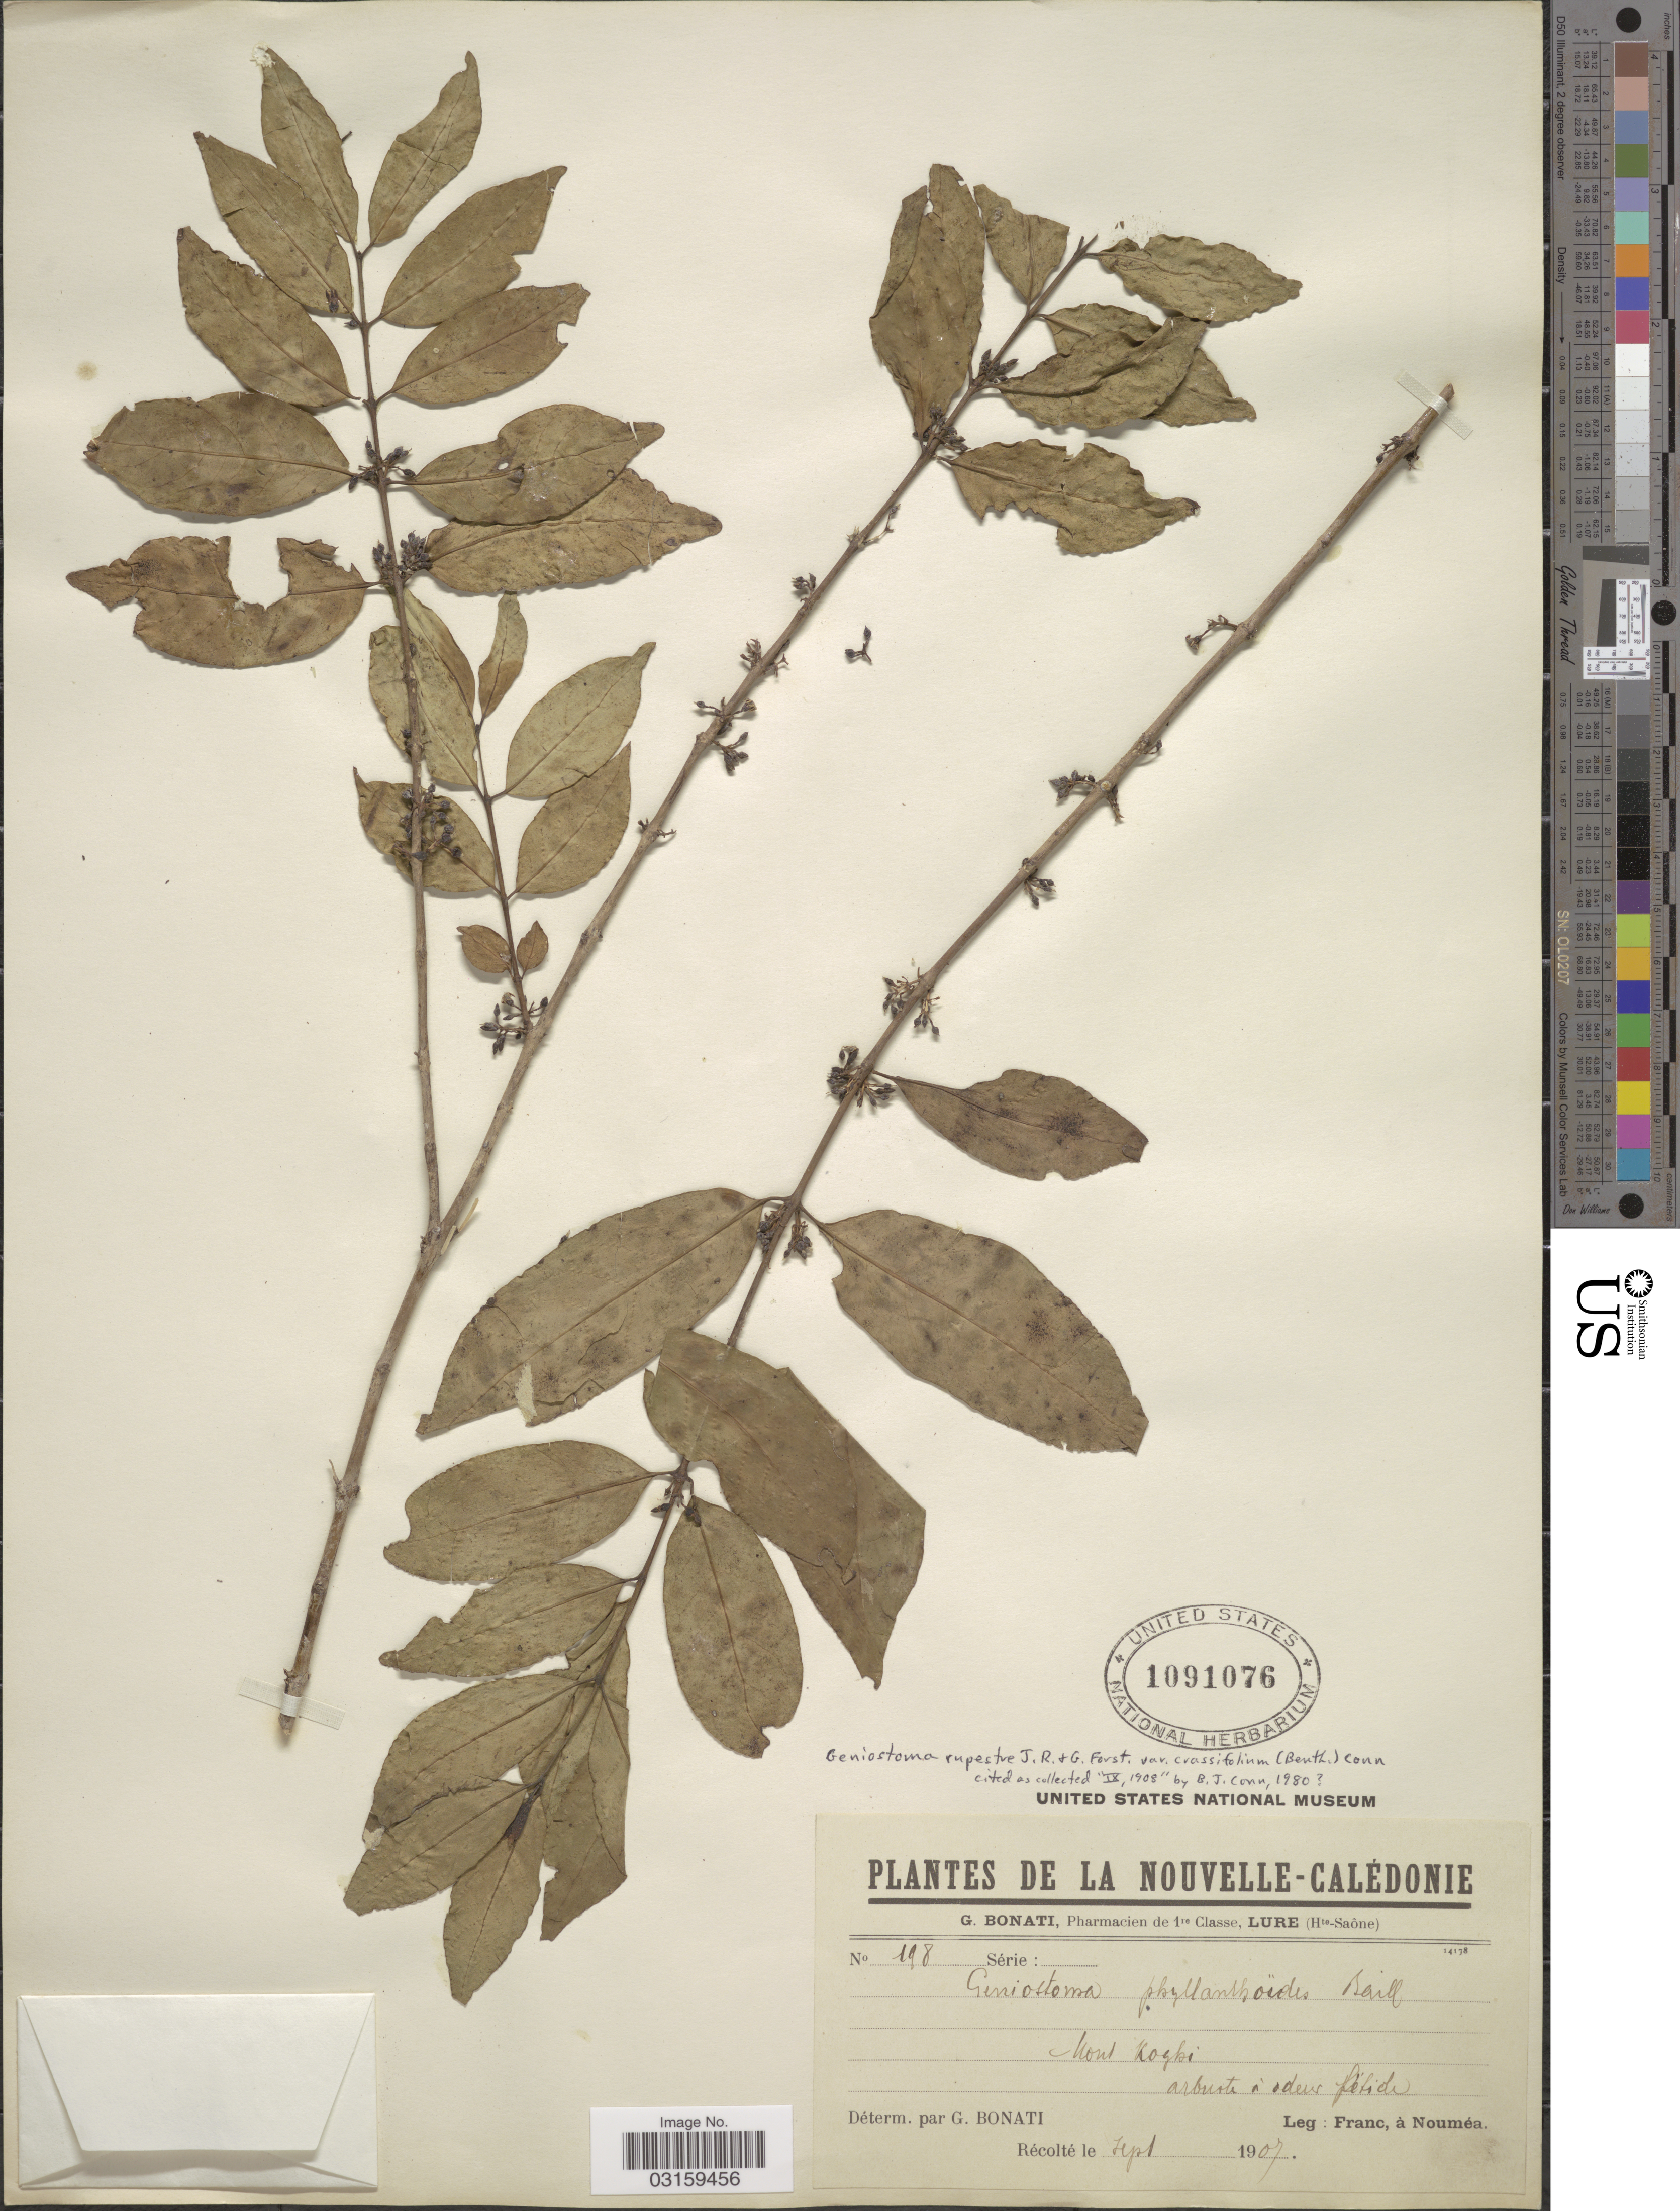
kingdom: Plantae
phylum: Tracheophyta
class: Magnoliopsida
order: Gentianales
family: Loganiaceae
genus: Geniostoma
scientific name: Geniostoma rupestre var. crassifolium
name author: (Benth.) B.J. Conn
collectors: Franc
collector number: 198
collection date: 1907-09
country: New Caledonia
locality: Mont Kogbi.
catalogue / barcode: US 1091076